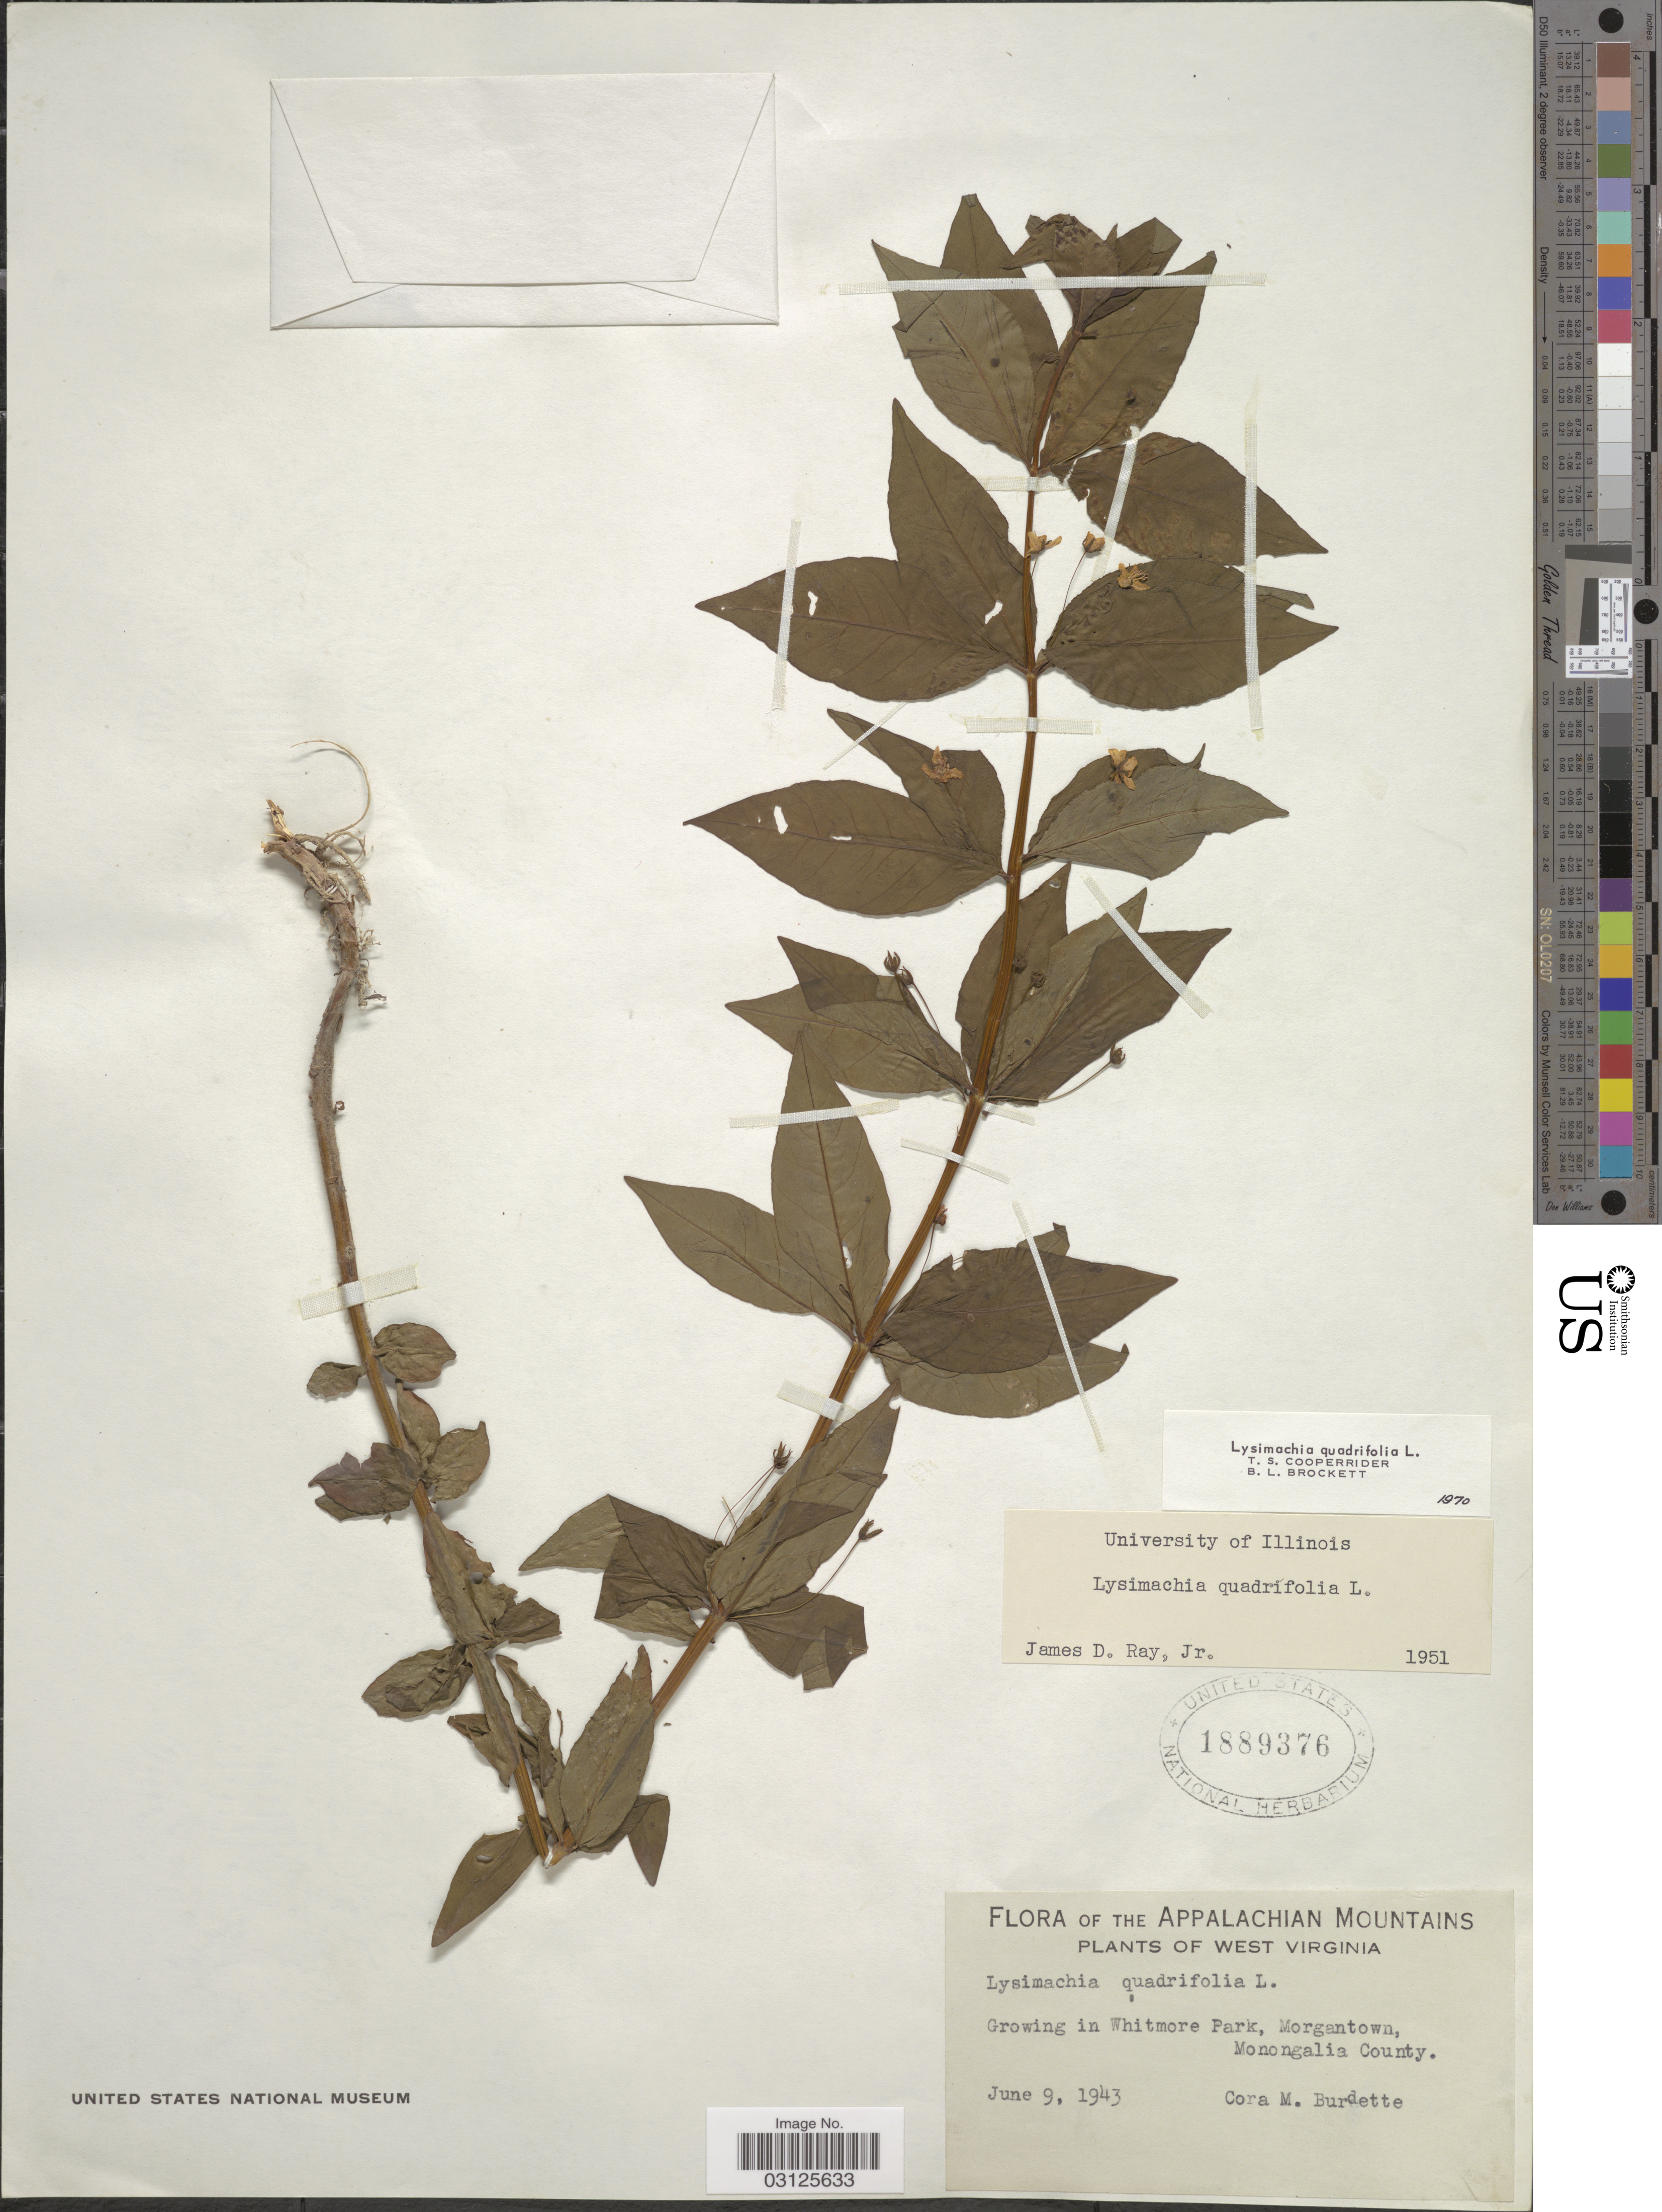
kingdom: Plantae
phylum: Tracheophyta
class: Magnoliopsida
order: Ericales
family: Primulaceae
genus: Lysimachia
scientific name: Lysimachia quadrifolia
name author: L.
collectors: C. Burdette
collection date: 1943-06-09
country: United States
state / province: West Virginia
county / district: Monongalia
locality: The Appalachian Mountains, Growing in Whitmore Park, Morgantown, Monongalia County.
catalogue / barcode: US 1889376